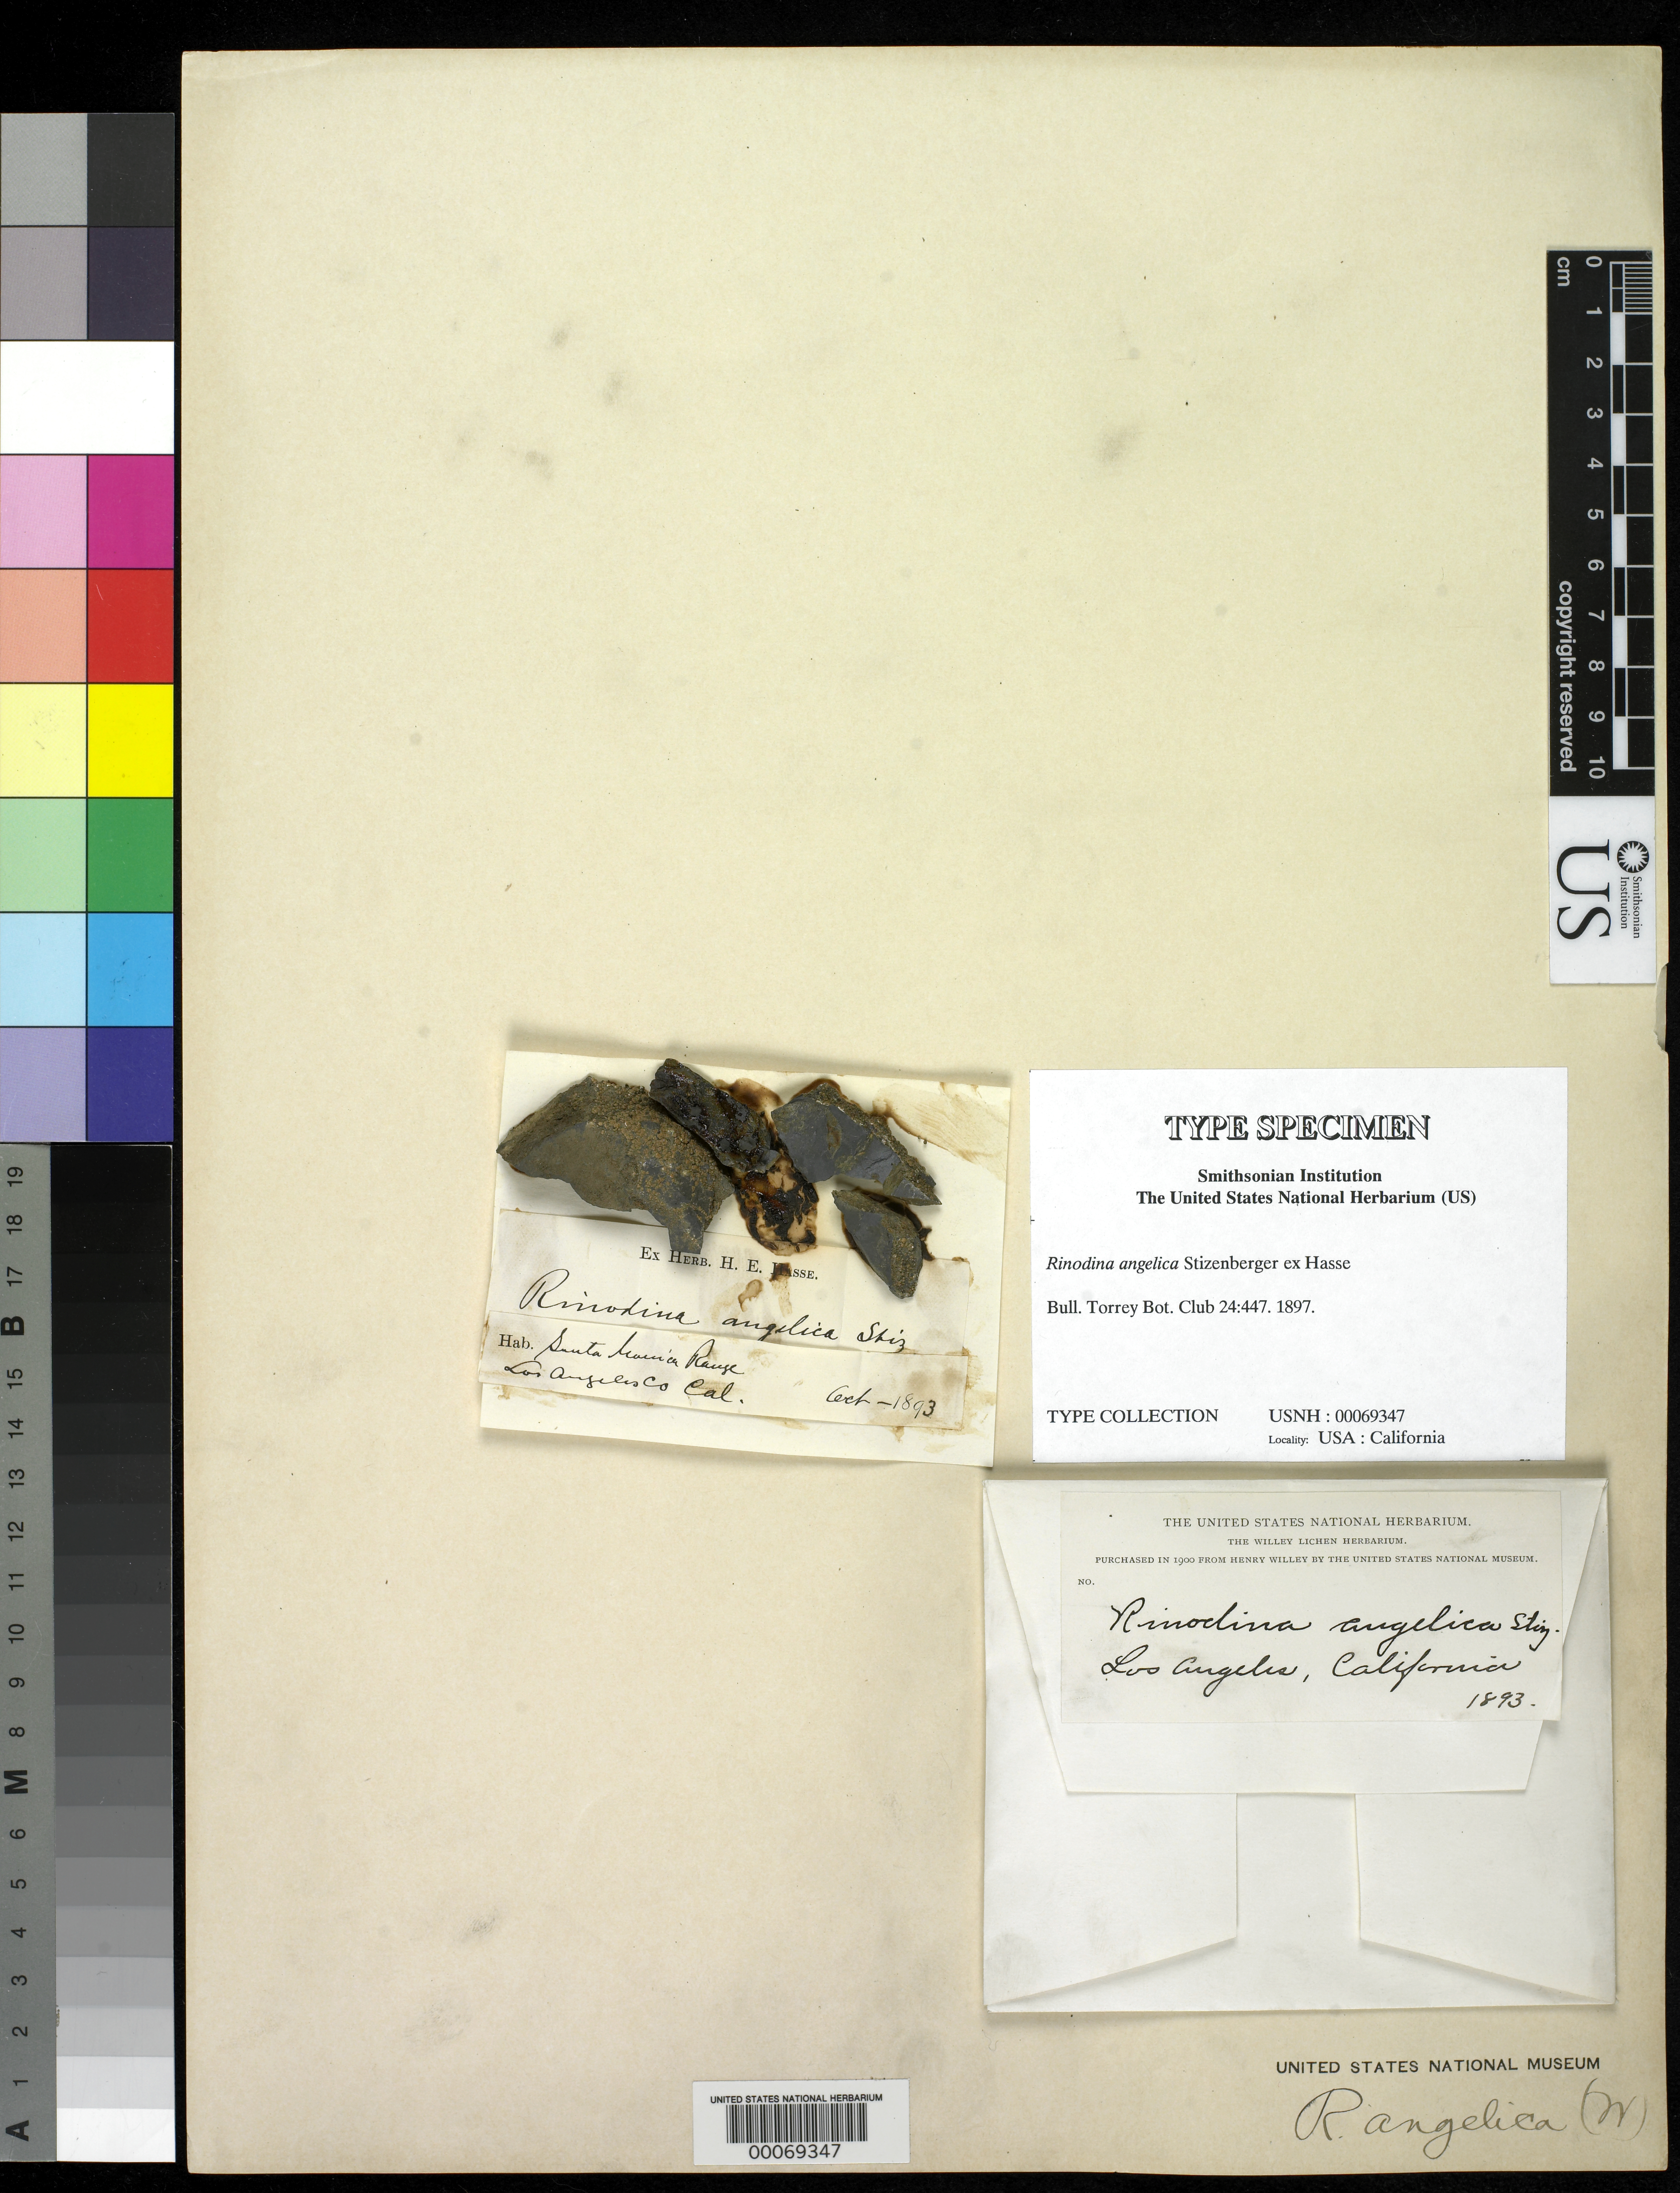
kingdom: Fungi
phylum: Ascomycota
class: Lecanoromycetes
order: Caliciales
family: Physciaceae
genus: Rinodina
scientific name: Rinodina angelica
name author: Stizenb. ex Hasse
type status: Type Collection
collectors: H. E. Hasse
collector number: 8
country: United States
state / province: California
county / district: Los Angeles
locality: Los Angeles.